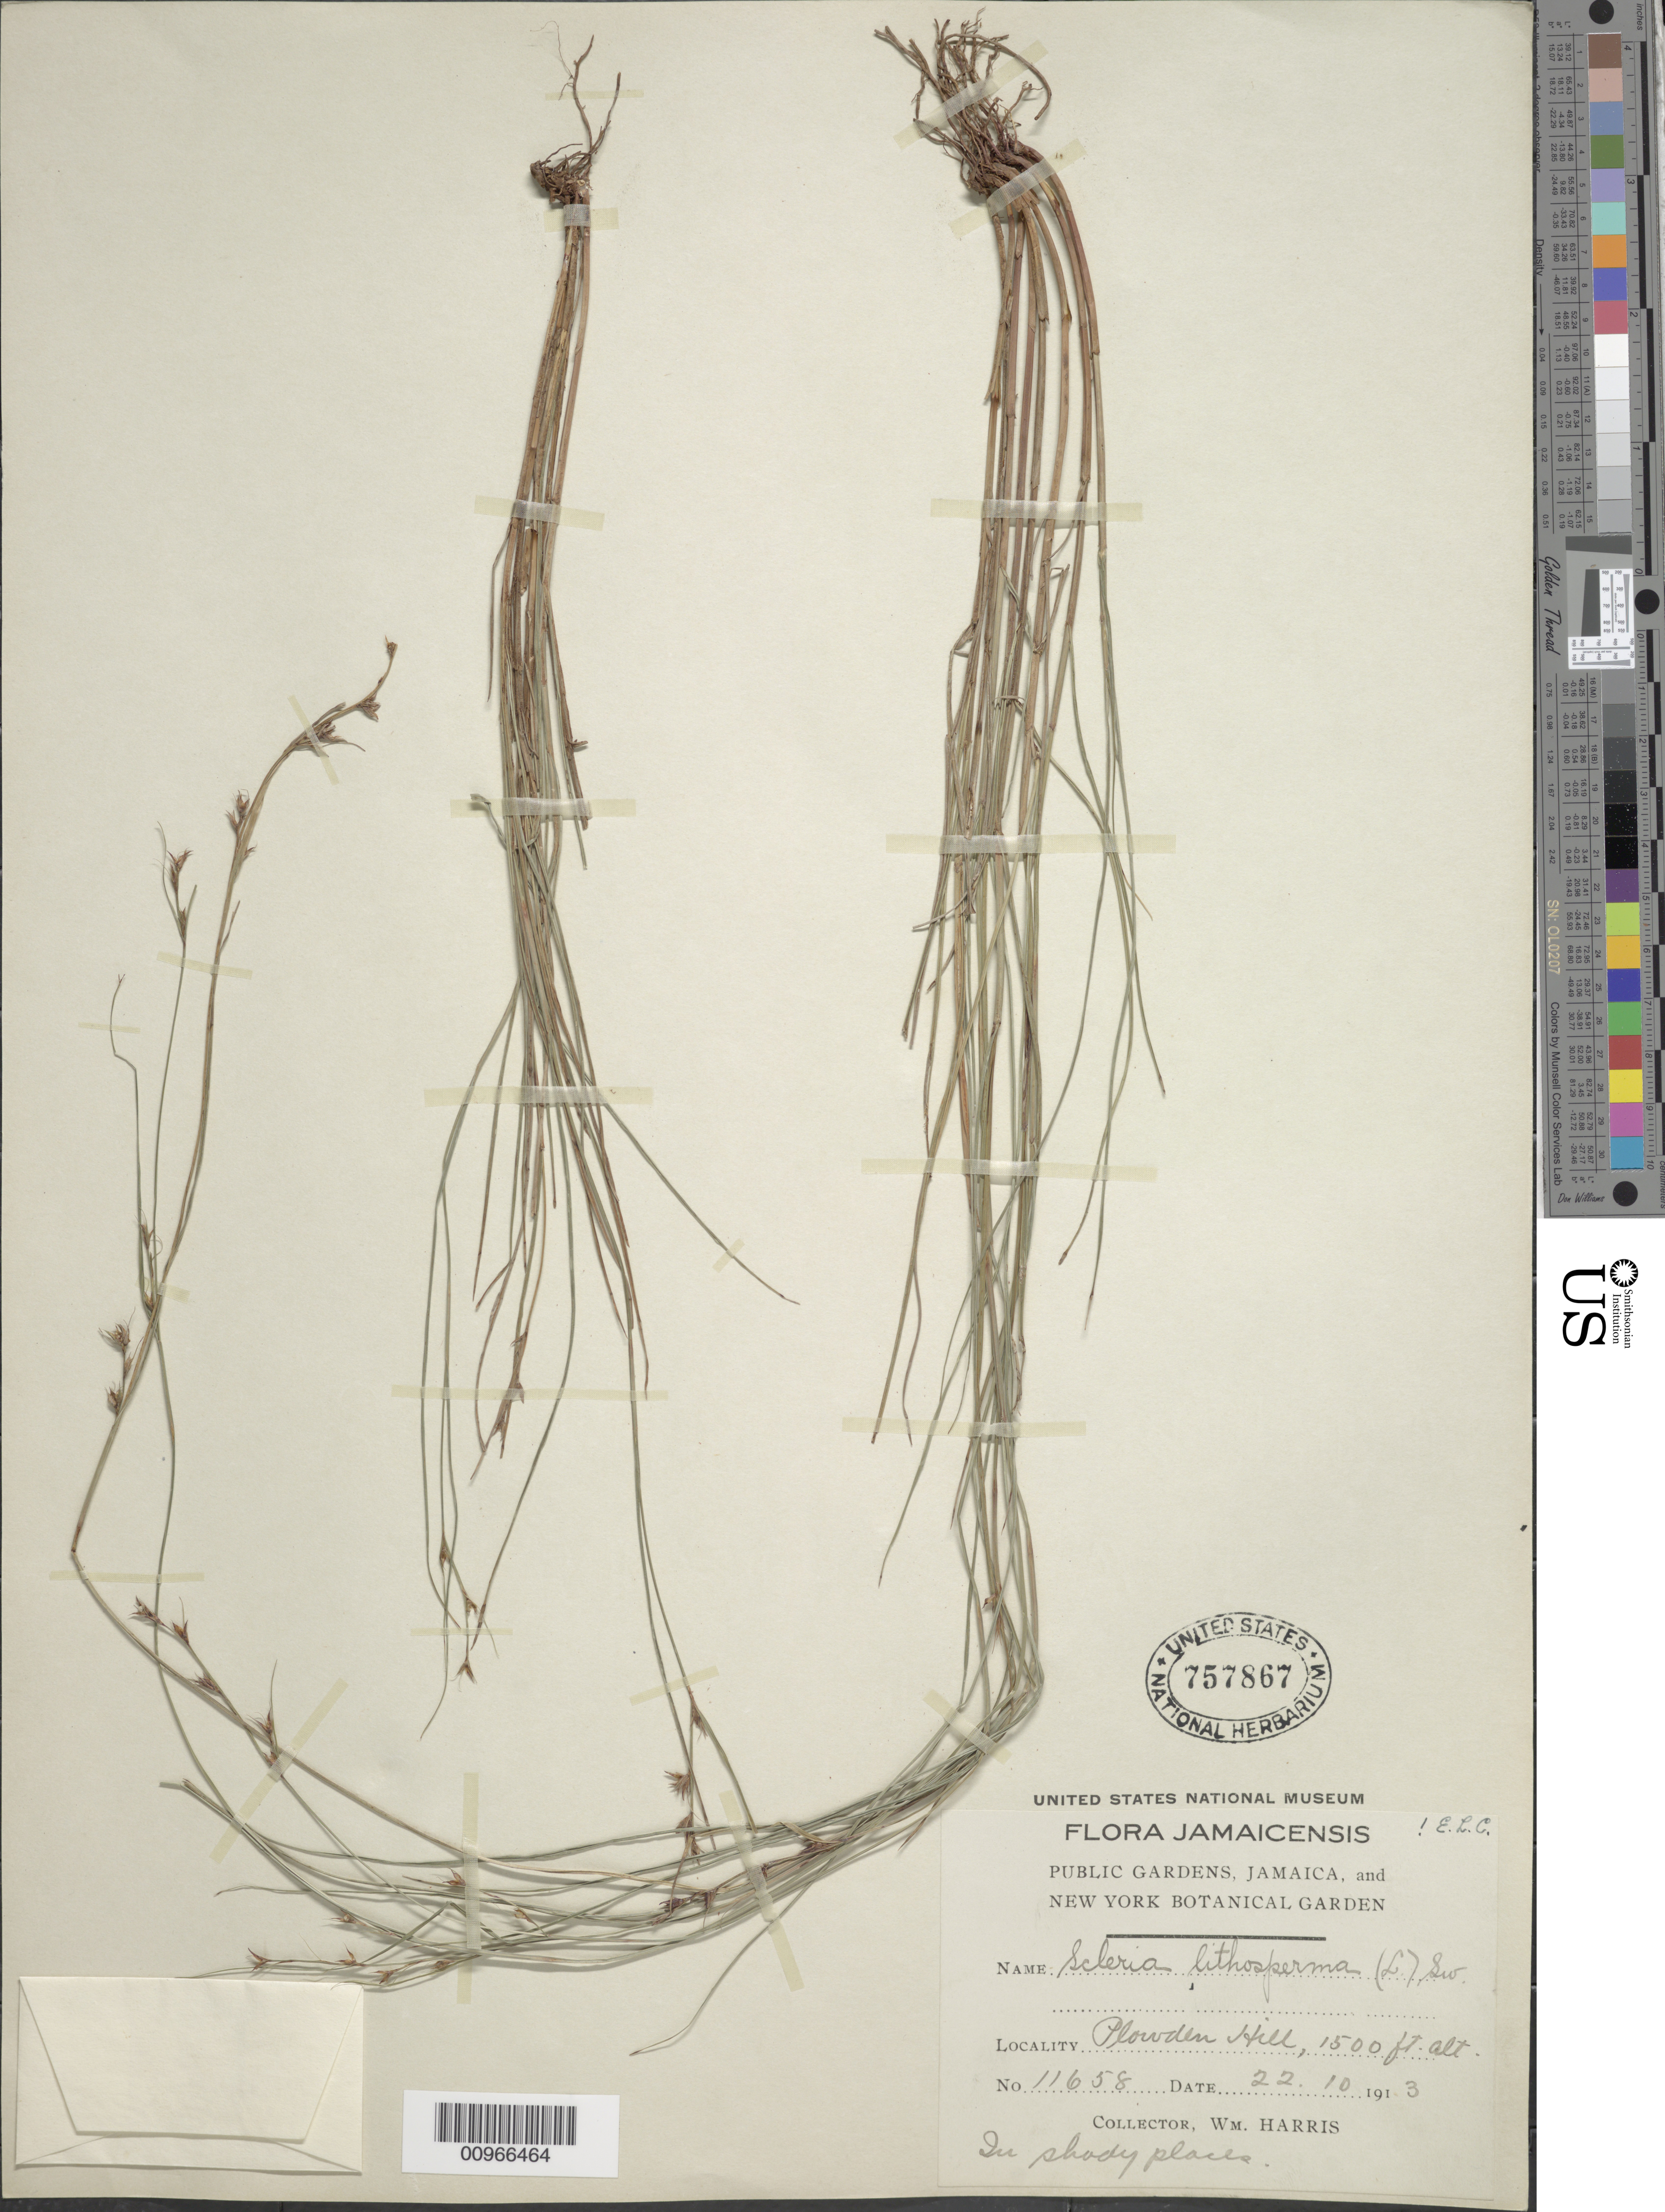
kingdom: Plantae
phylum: Tracheophyta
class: Liliopsida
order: Poales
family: Cyperaceae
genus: Scleria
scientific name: Scleria lithosperma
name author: (L.) Sw.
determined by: Core, E. L.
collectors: W. H. Harris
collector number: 11658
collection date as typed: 22 Oct 1913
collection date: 1913-10-22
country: Jamaica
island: Jamaica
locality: Plowden Hill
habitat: In shady places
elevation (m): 457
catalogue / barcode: US 757867